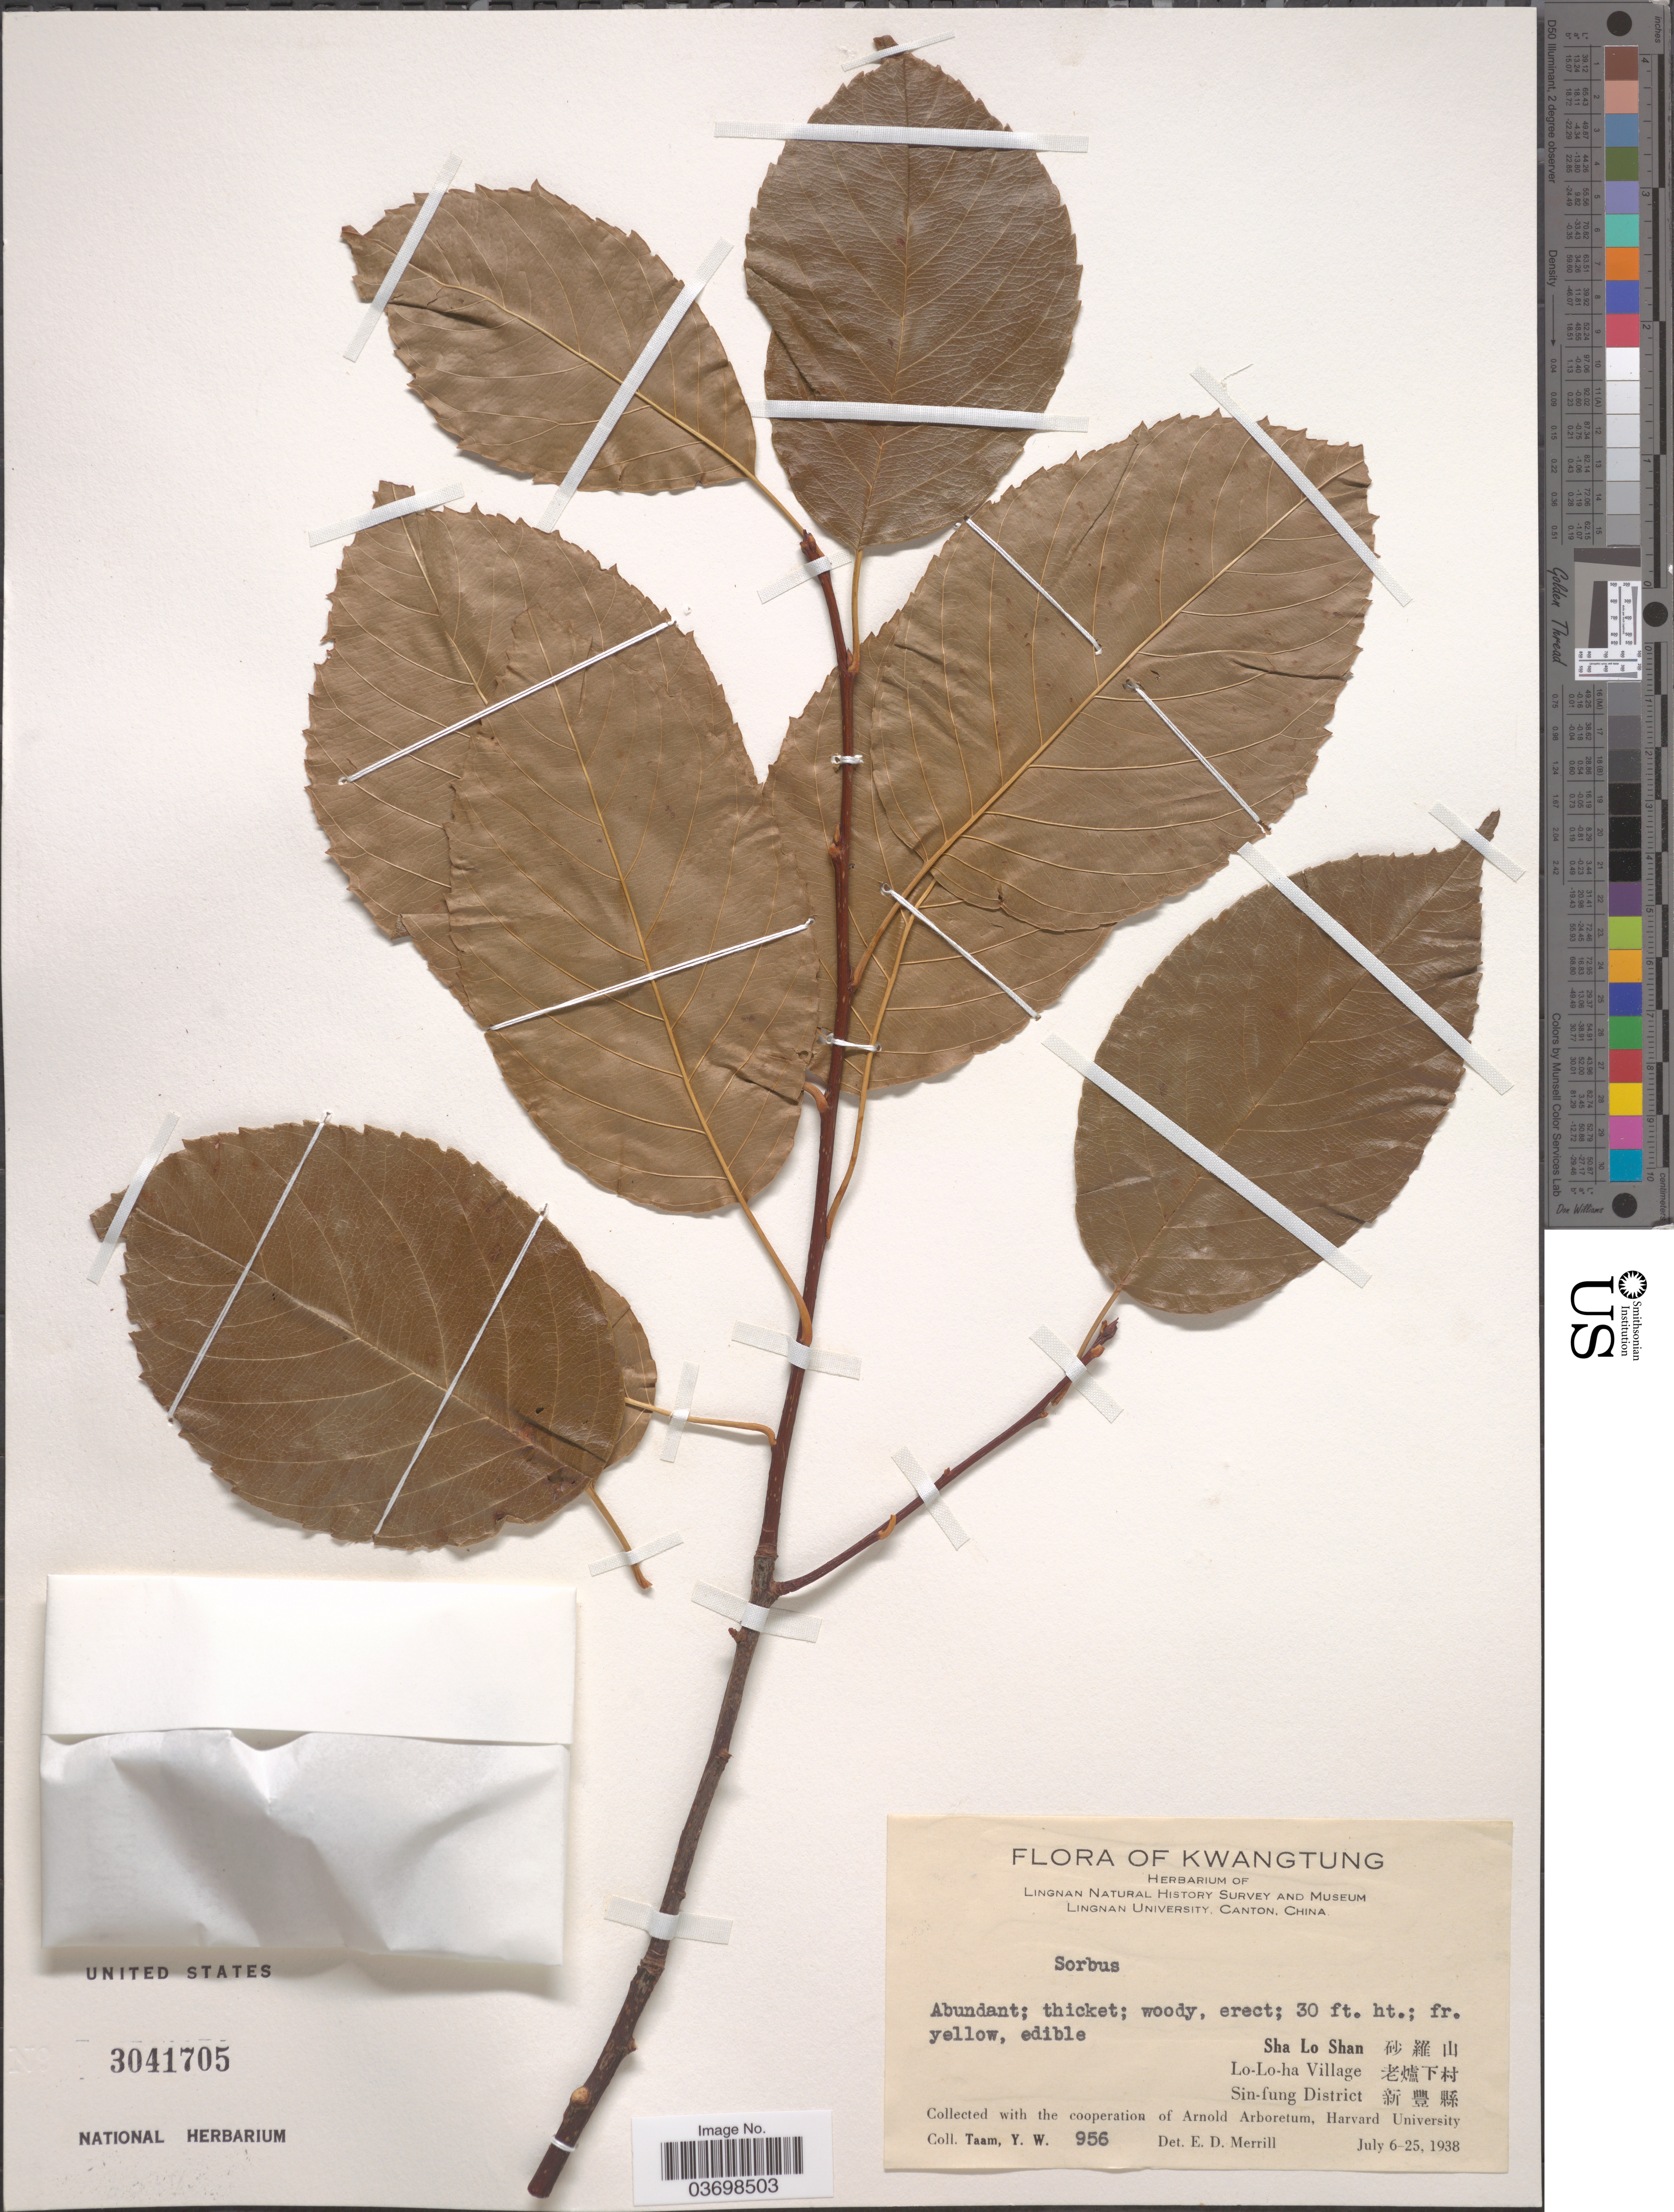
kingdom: Plantae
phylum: Tracheophyta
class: Magnoliopsida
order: Rosales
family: Rosaceae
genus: Sorbus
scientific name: Sorbus sp.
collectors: Y. W. Taam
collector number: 956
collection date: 1938-07-06/1938-07-25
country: China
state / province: Guangdong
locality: Kwangtung. Sha Lo Shan X. Lo-Lo-ha Village X. Sin-fung District X.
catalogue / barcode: US 3041705